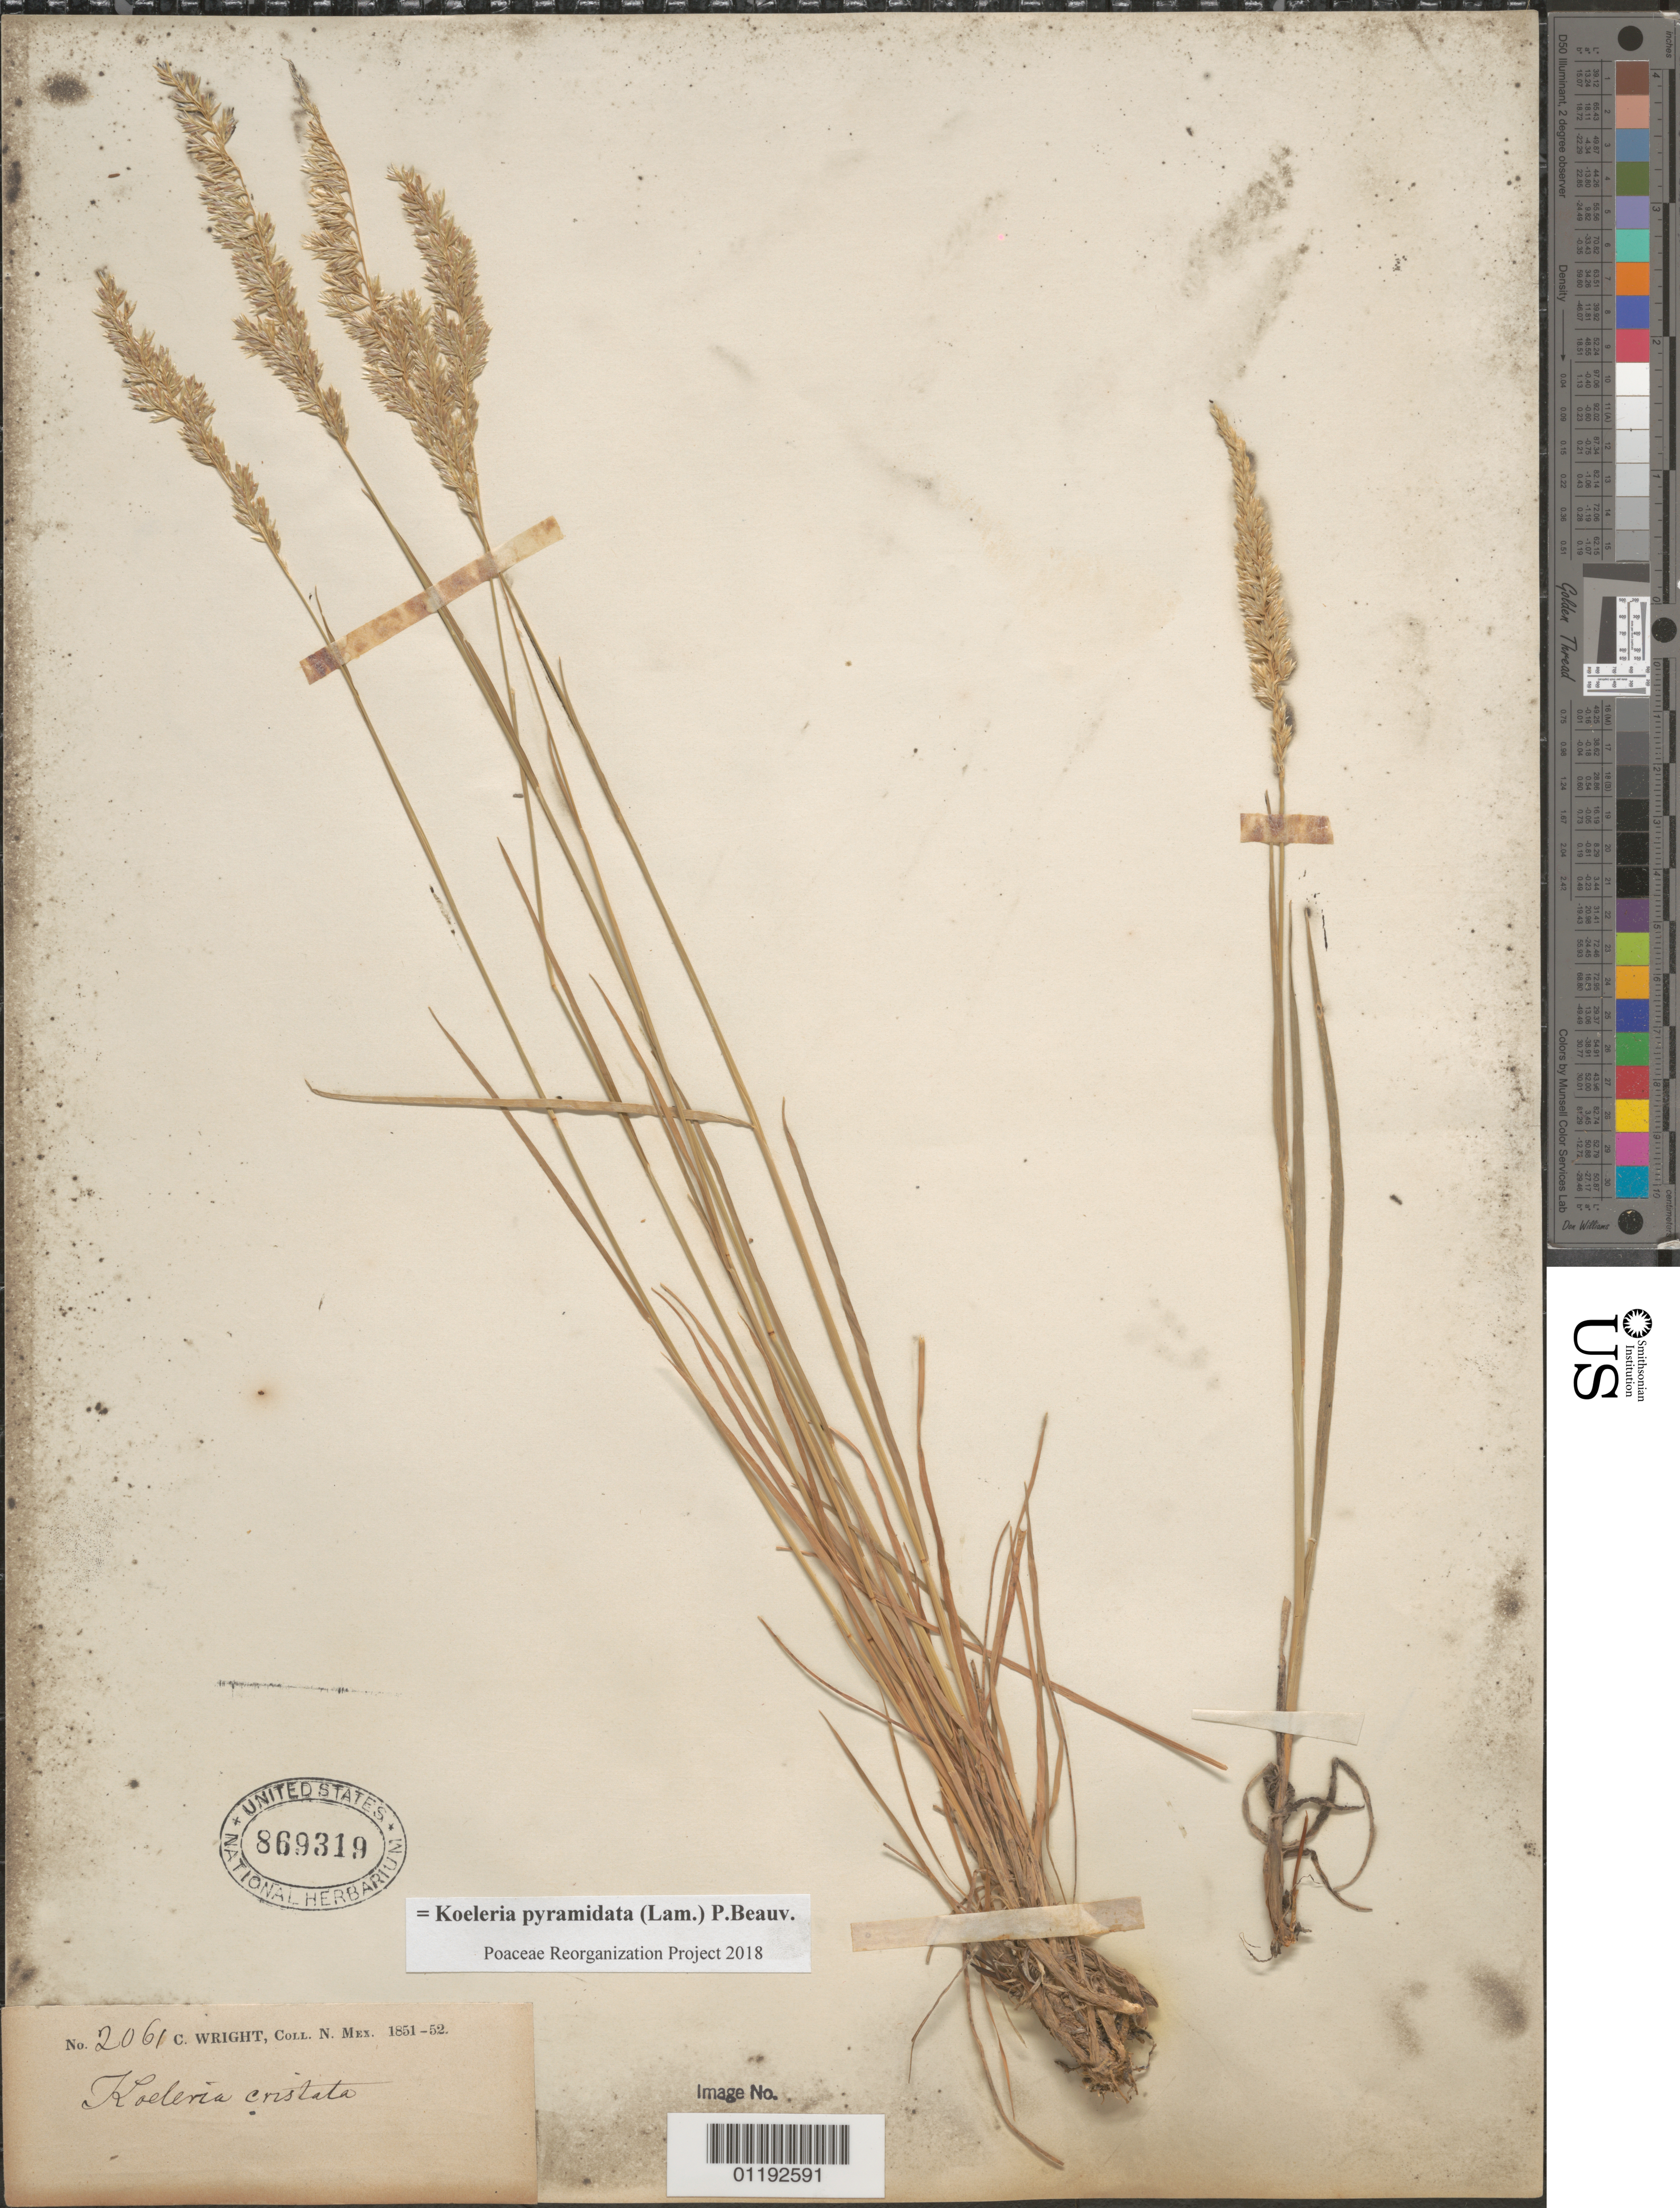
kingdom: Plantae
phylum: Tracheophyta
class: Liliopsida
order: Poales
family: Poaceae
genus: Koeleria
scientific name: Koeleria pyramidata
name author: (Lam.) P. Beauv.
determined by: Poaceae Reorganization Project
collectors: C. Wright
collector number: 2061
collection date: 1851/1852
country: United States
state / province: New Mexico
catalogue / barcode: US 869319